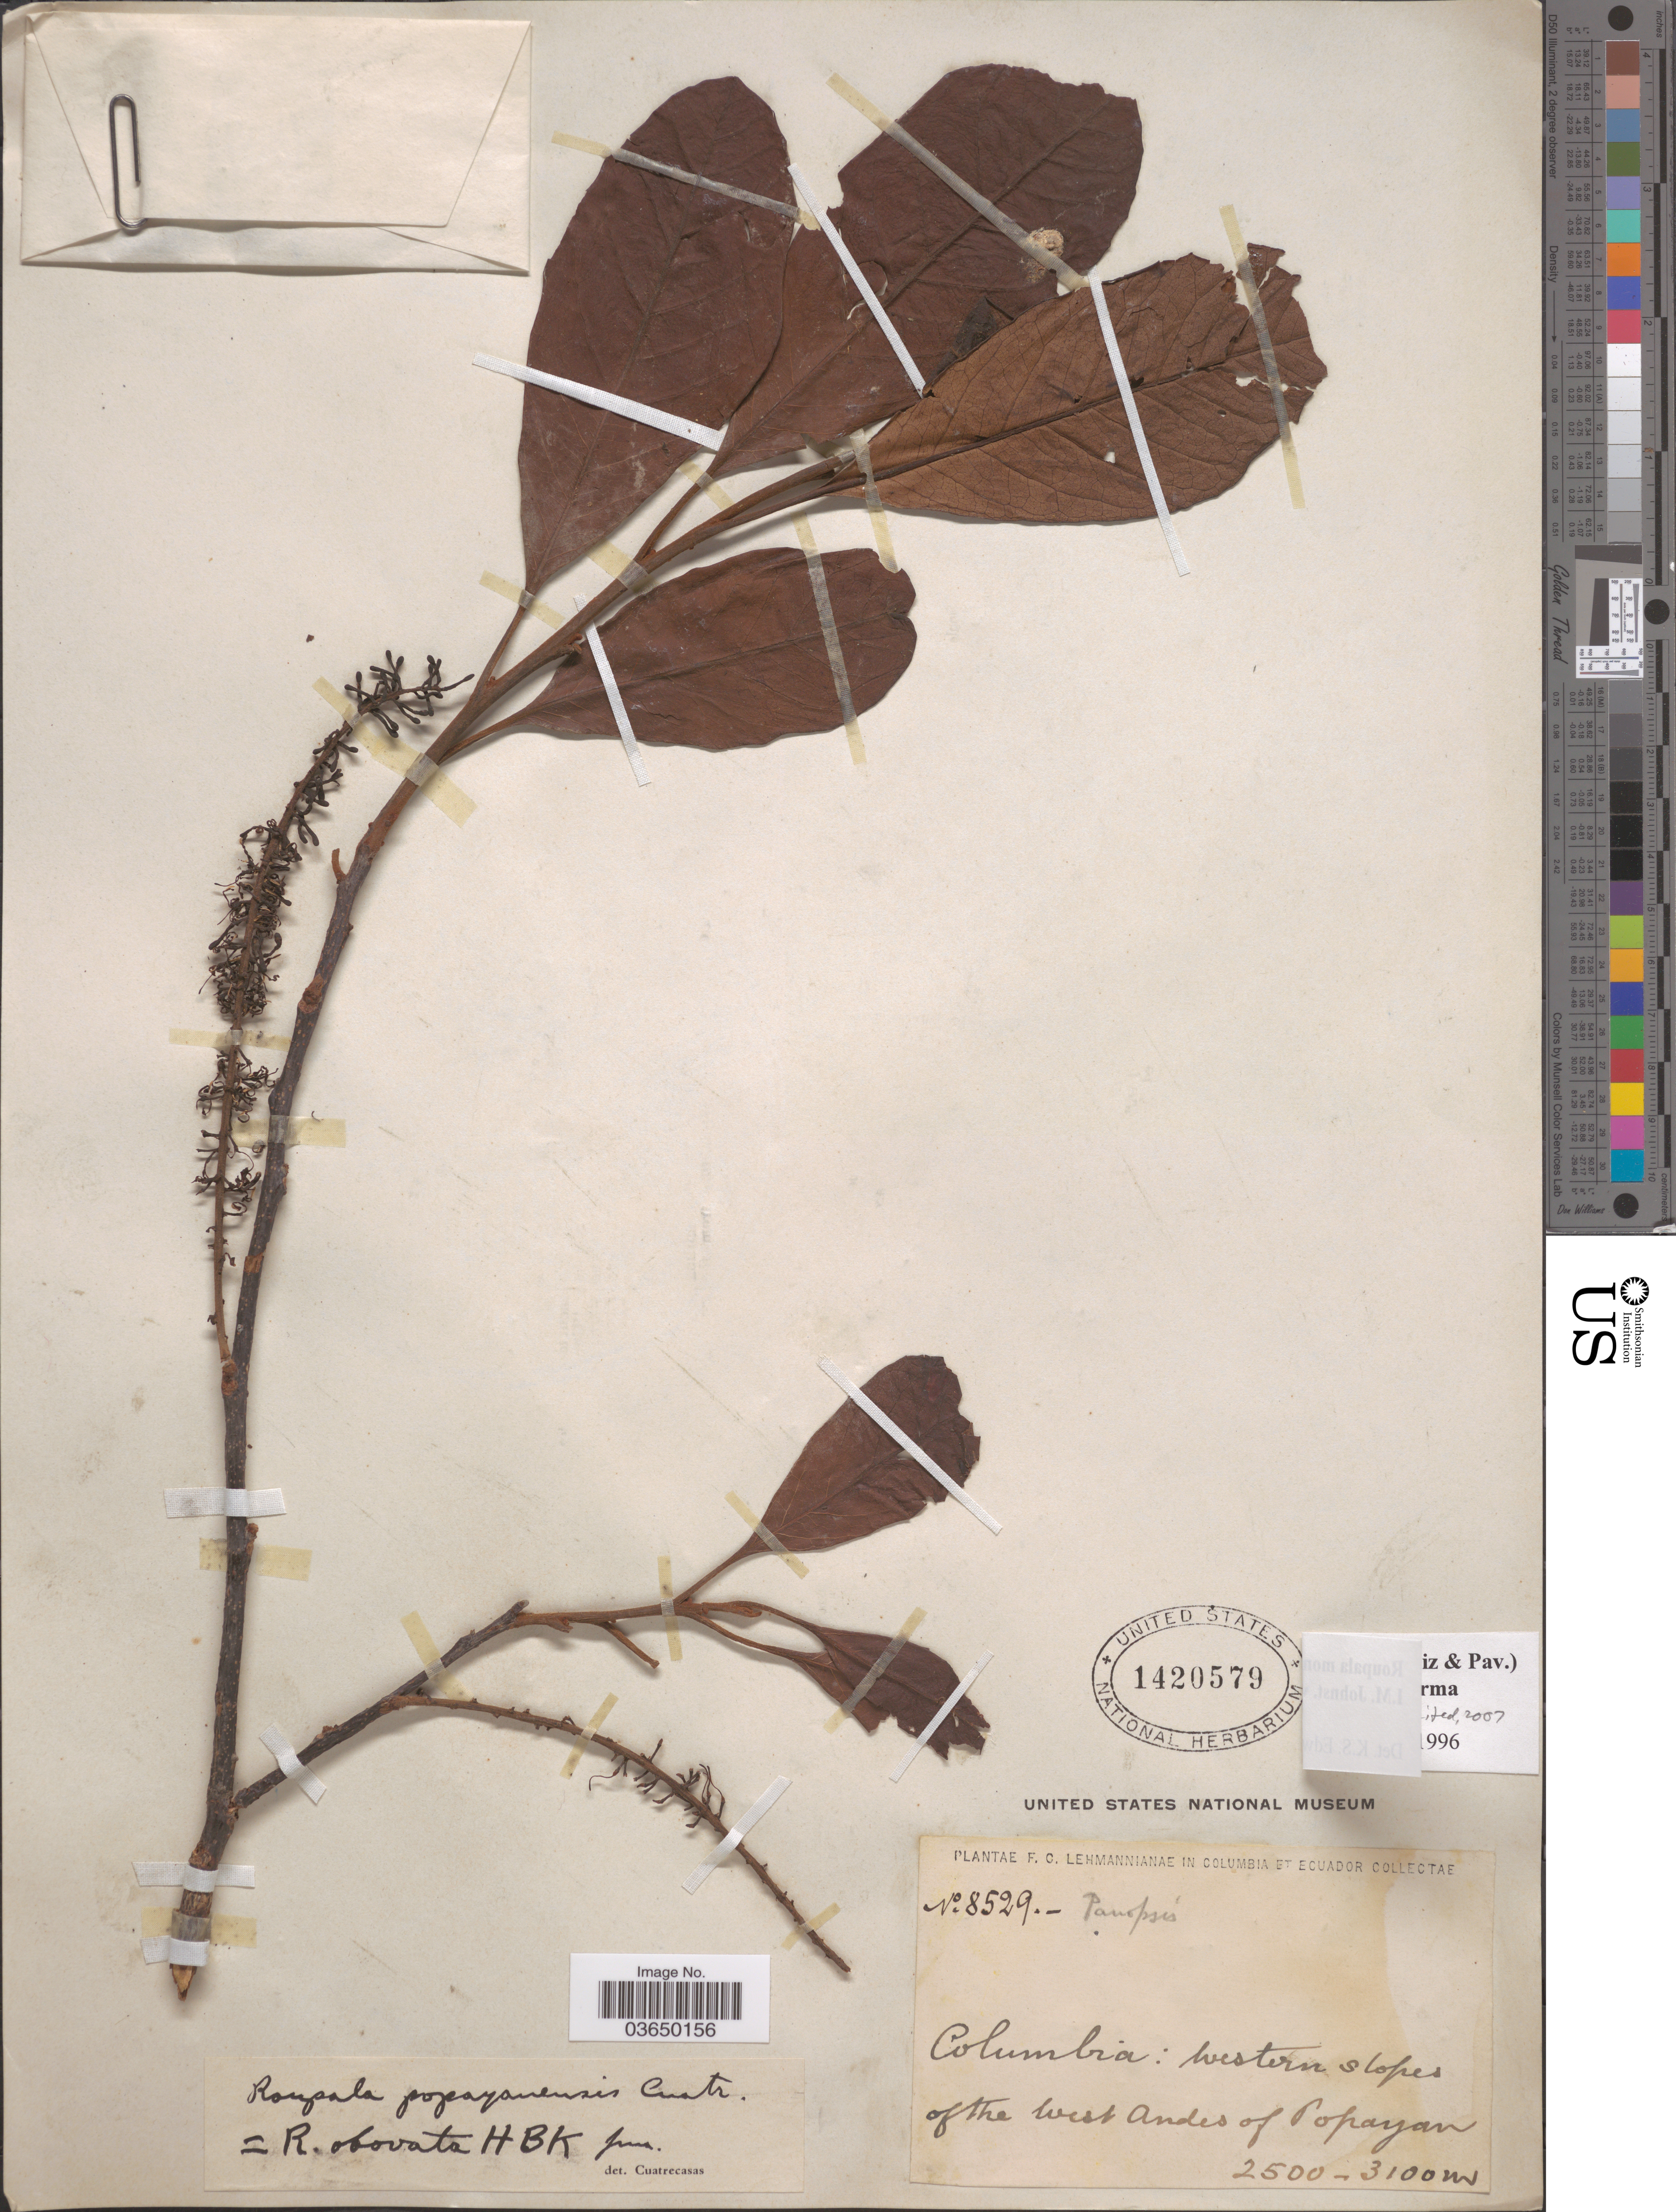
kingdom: Plantae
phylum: Tracheophyta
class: Magnoliopsida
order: Proteales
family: Proteaceae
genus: Roupala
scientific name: Roupala monosperma var. monosperma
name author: (Ruiz & Pav.) I.M. Johnst.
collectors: F. C. Lehmann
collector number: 8529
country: Colombia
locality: Western slopes of the West Andes of Popayan.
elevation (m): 2500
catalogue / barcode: US 1420579